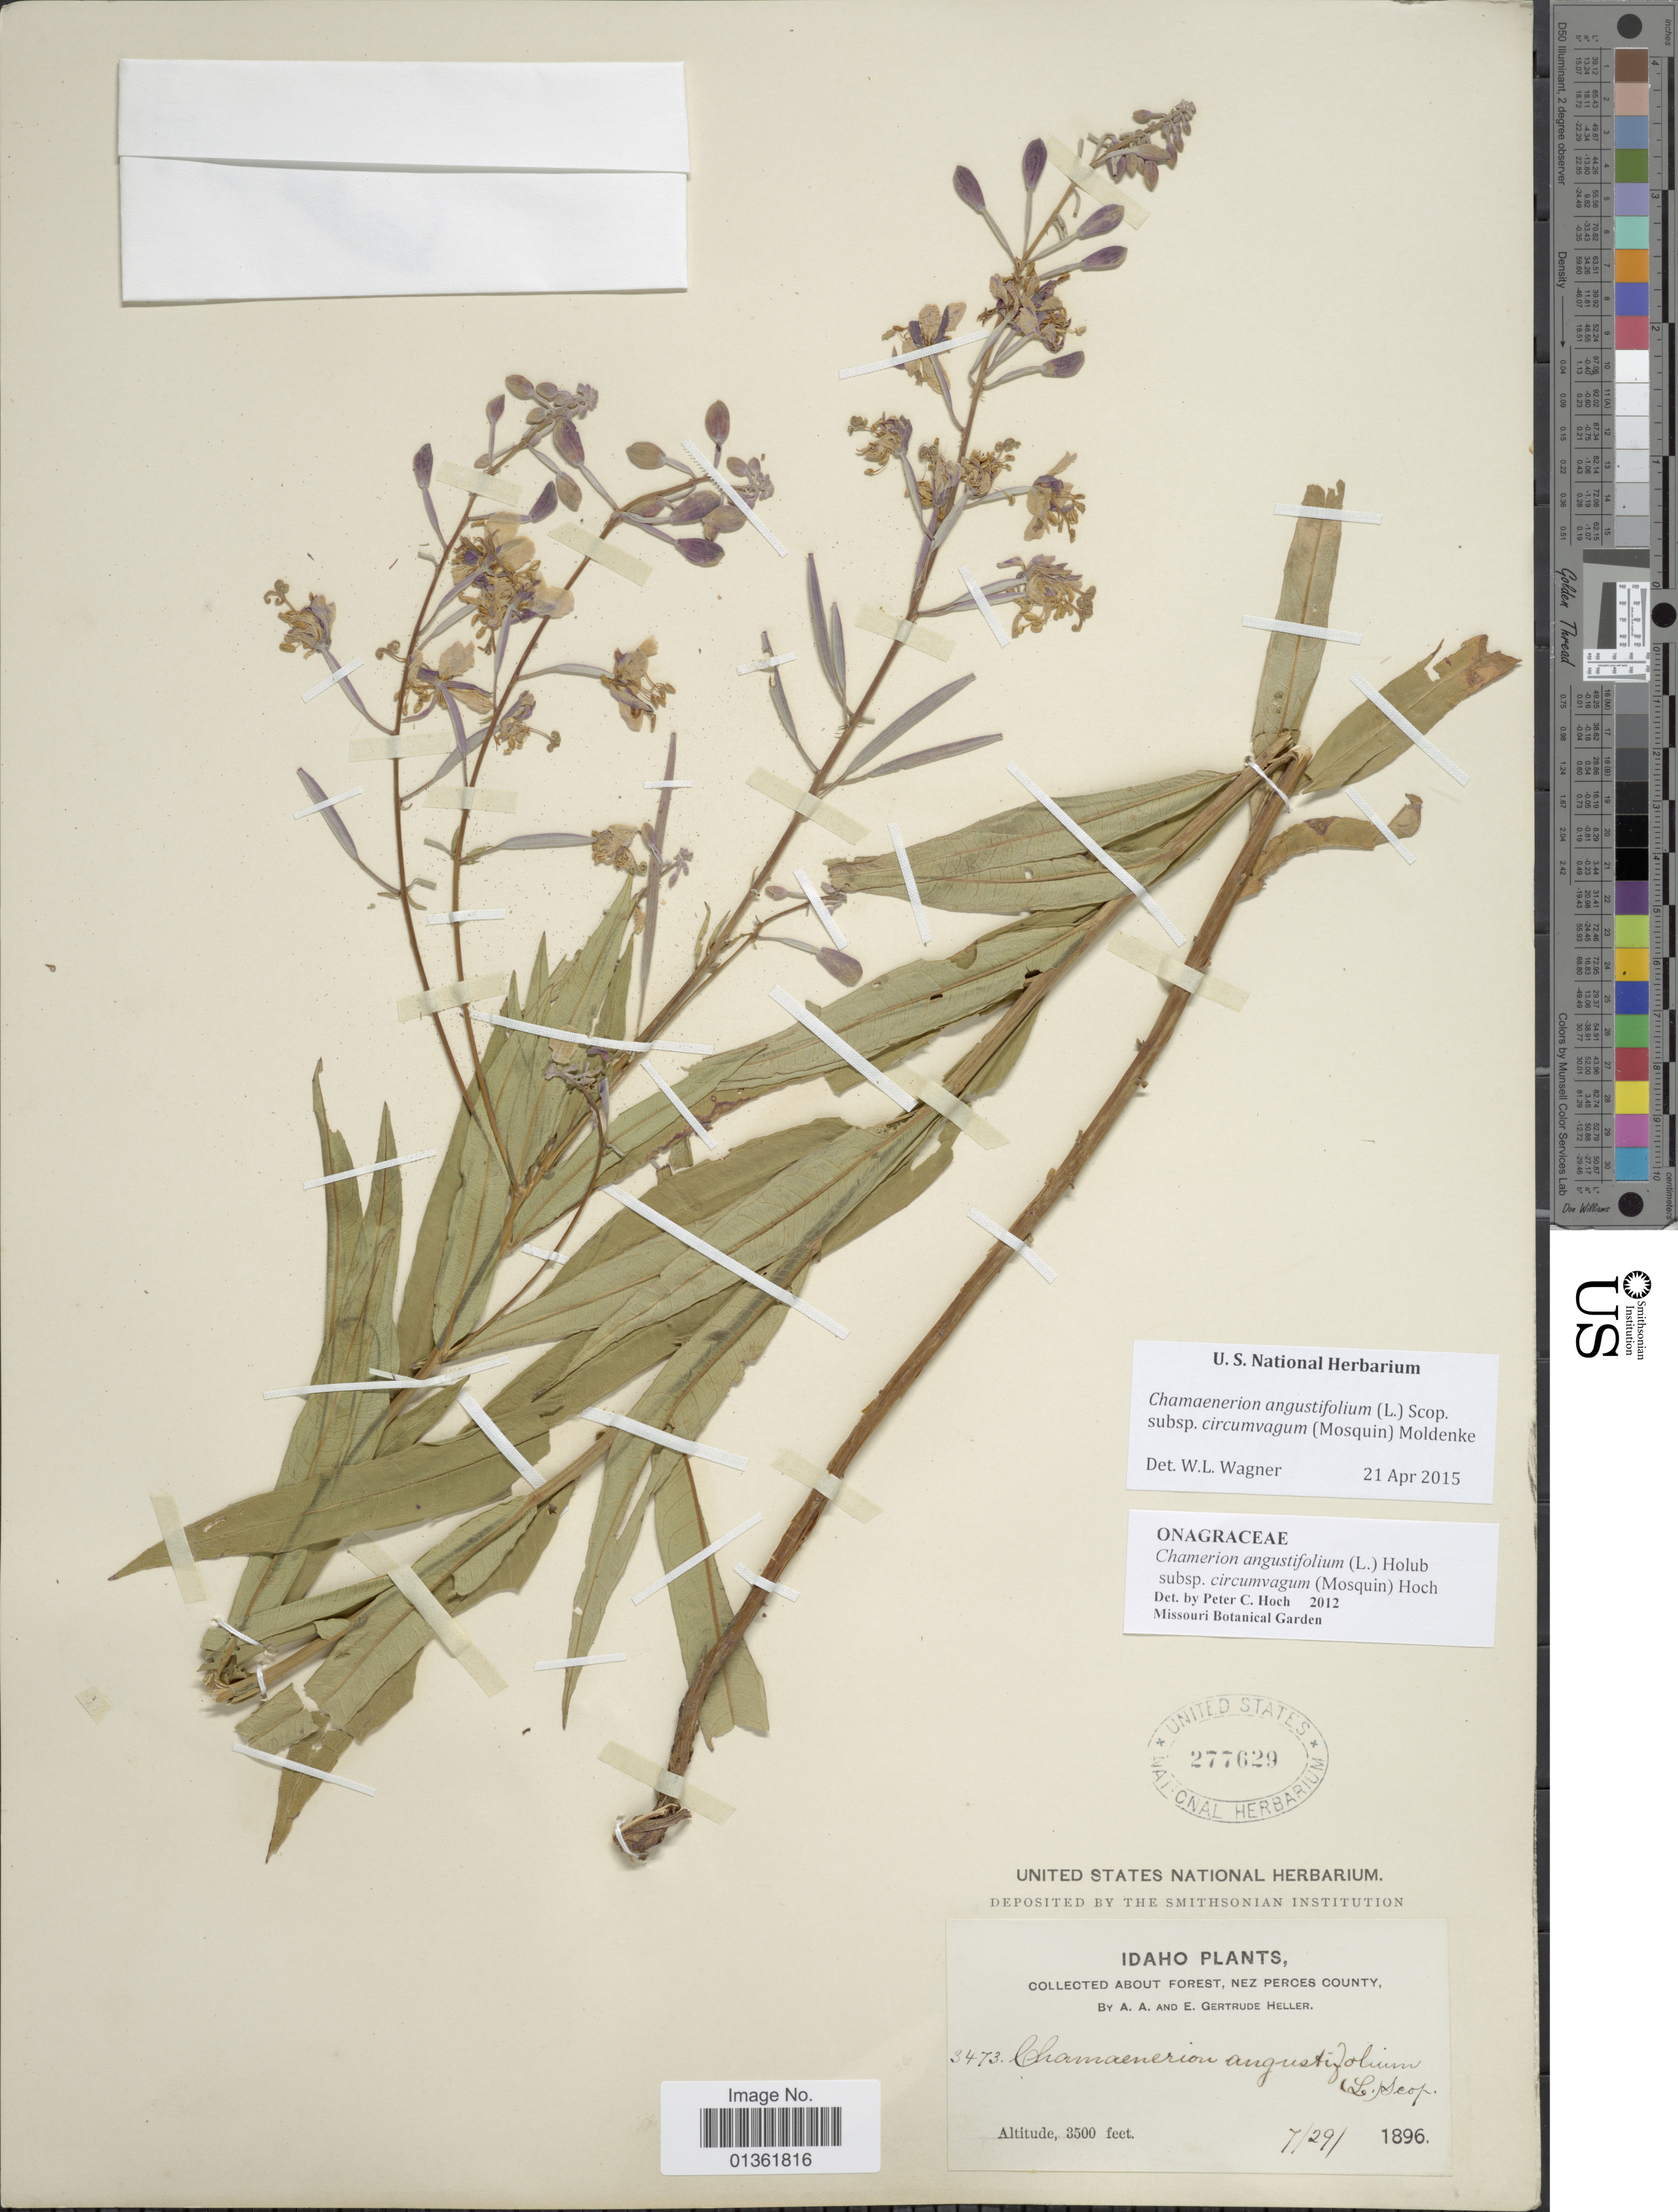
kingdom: Plantae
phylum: Tracheophyta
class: Magnoliopsida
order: Myrtales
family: Onagraceae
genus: Chamaenerion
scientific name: Chamaenerion angustifolium subsp. circumvagum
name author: (Mosquin) Moldenke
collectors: A. A. Heller & E. G. Heller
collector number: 3473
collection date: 1896-07-29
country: United States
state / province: Idaho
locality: Nex Perces County.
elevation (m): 1067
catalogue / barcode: US 277629